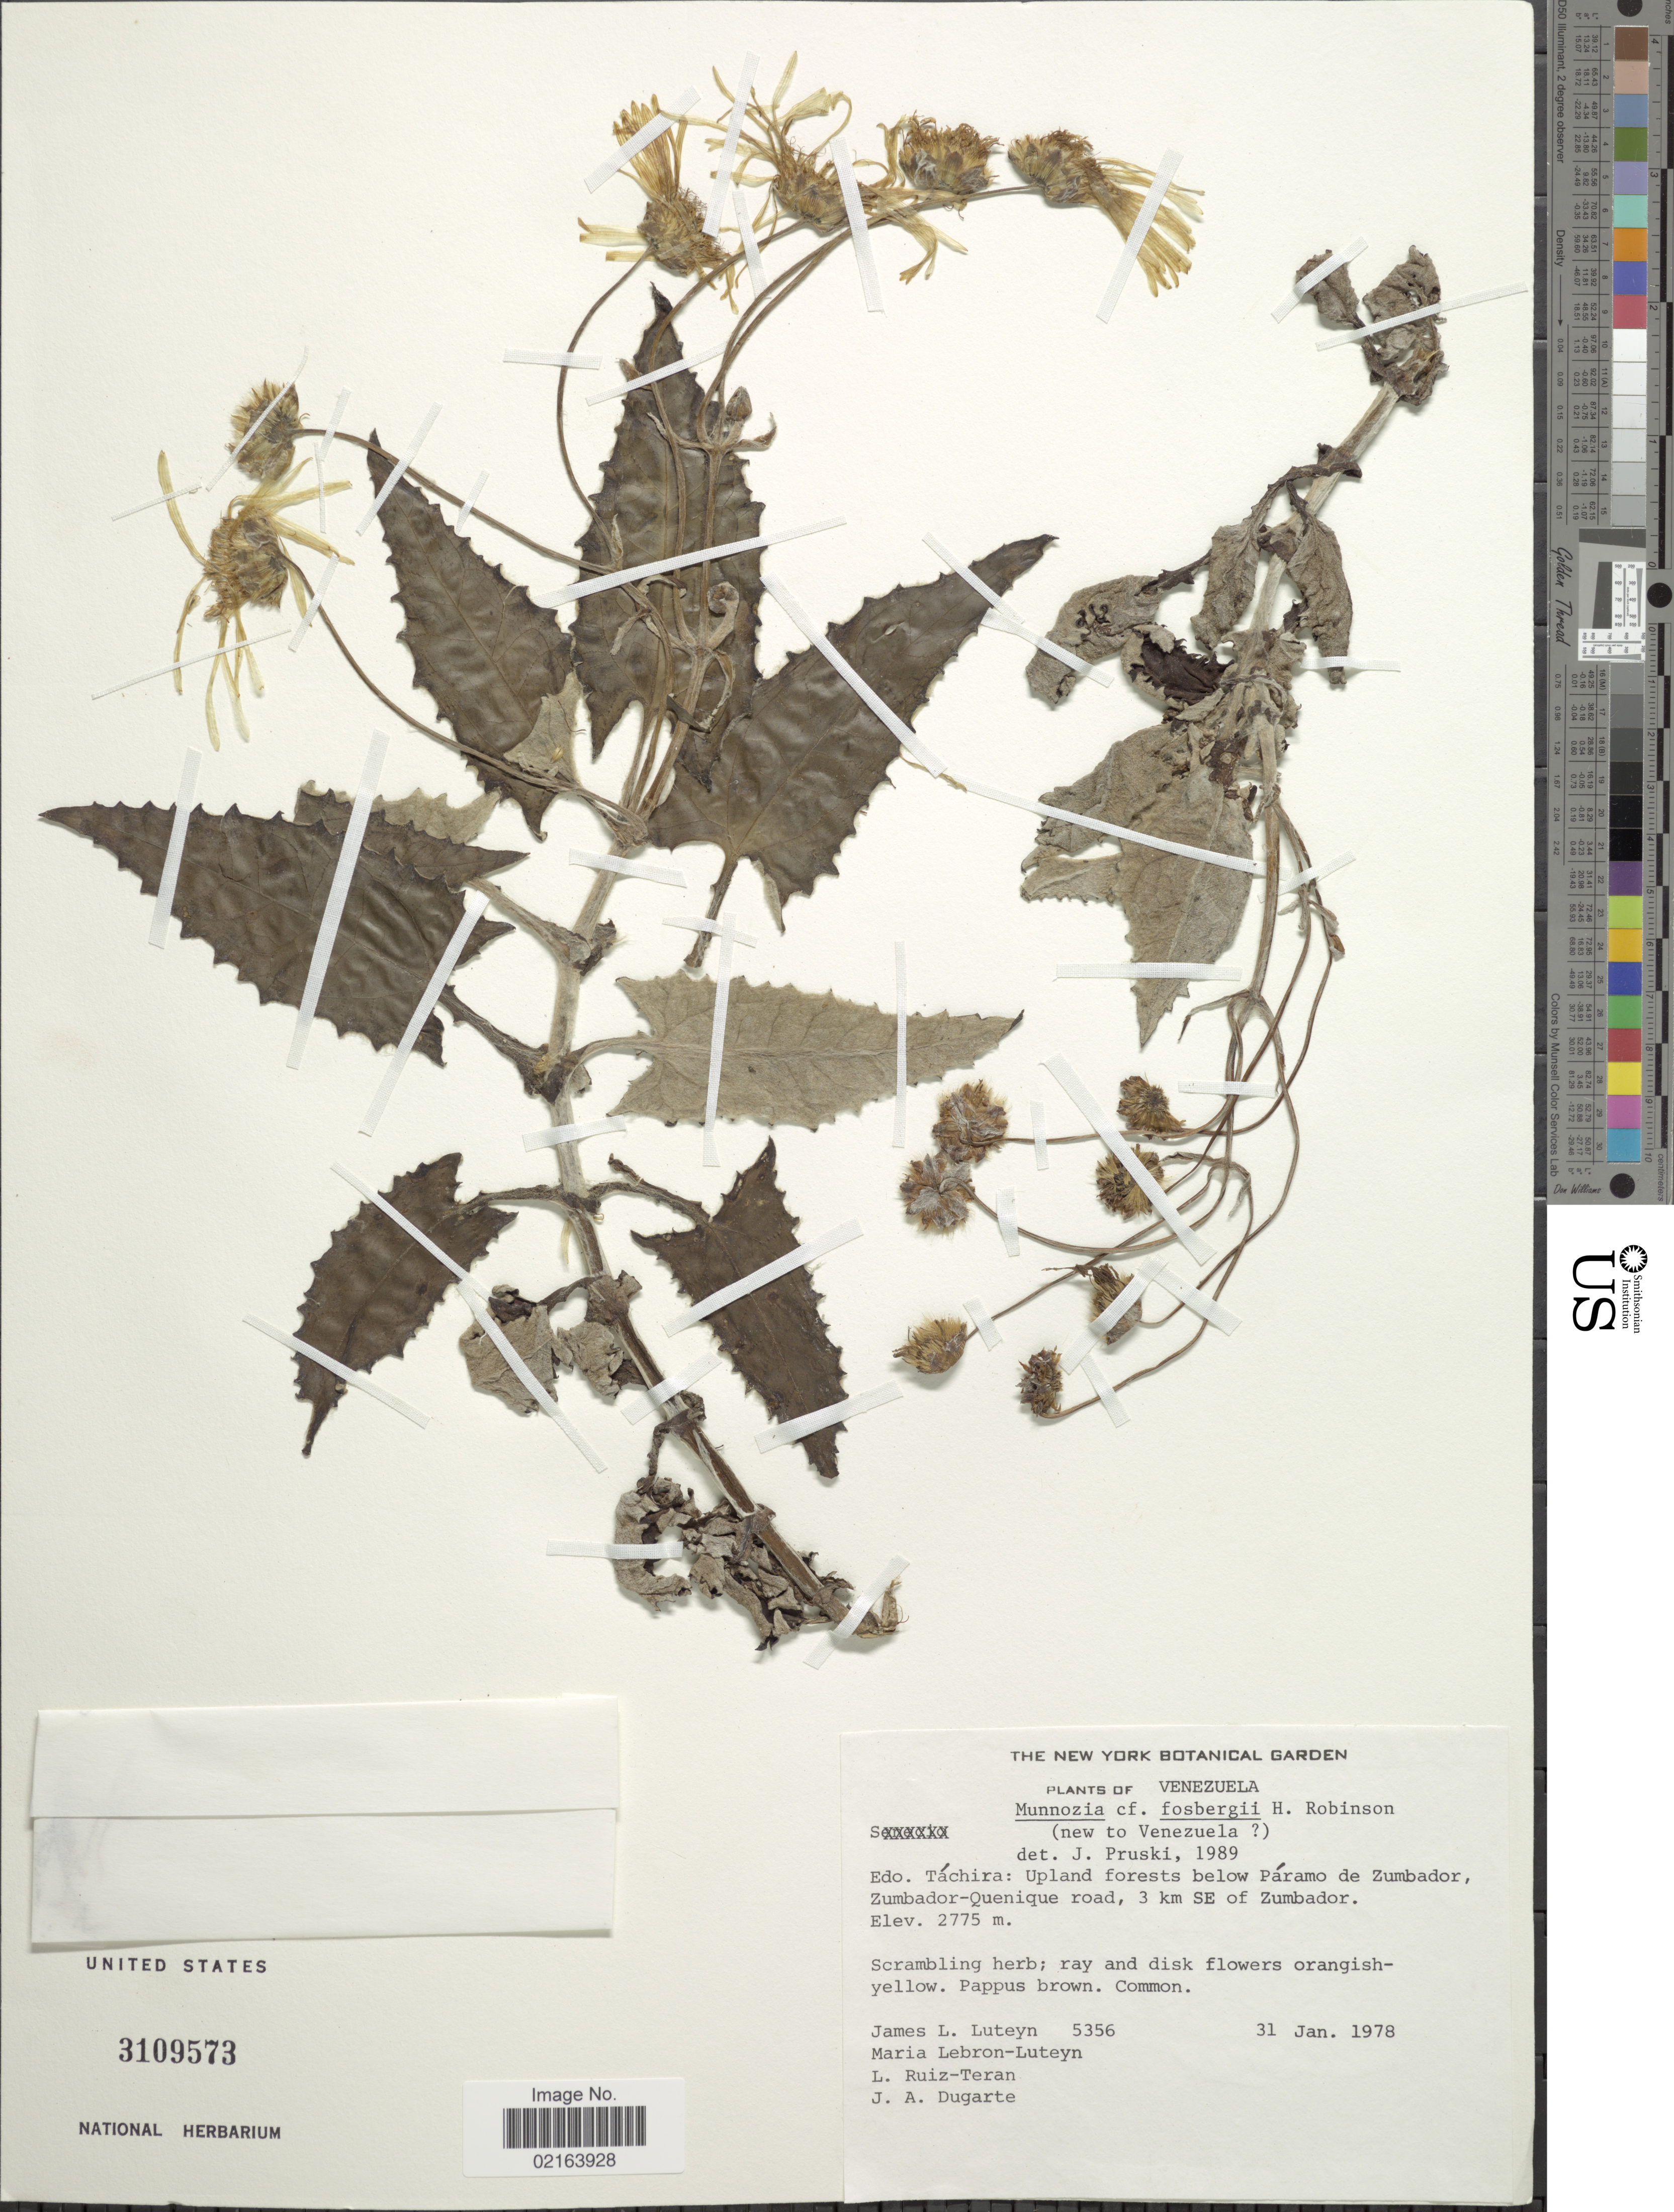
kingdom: Plantae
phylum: Tracheophyta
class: Magnoliopsida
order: Asterales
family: Asteraceae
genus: Munnozia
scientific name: Munnozia senecionidis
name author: Benth.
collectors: J. L. Luteyn, M. L. Lebrón-Luteyn, L. E. Ruíz-Terán & J. Dugarte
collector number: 5356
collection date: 1978-01-31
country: Venezuela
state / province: Tachira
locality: Edo. Tachira: Upland forests below Paramo de Zumbador, Zumbador-Quenique road, 3 km SE of Zumbador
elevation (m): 2755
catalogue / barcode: US 3109573